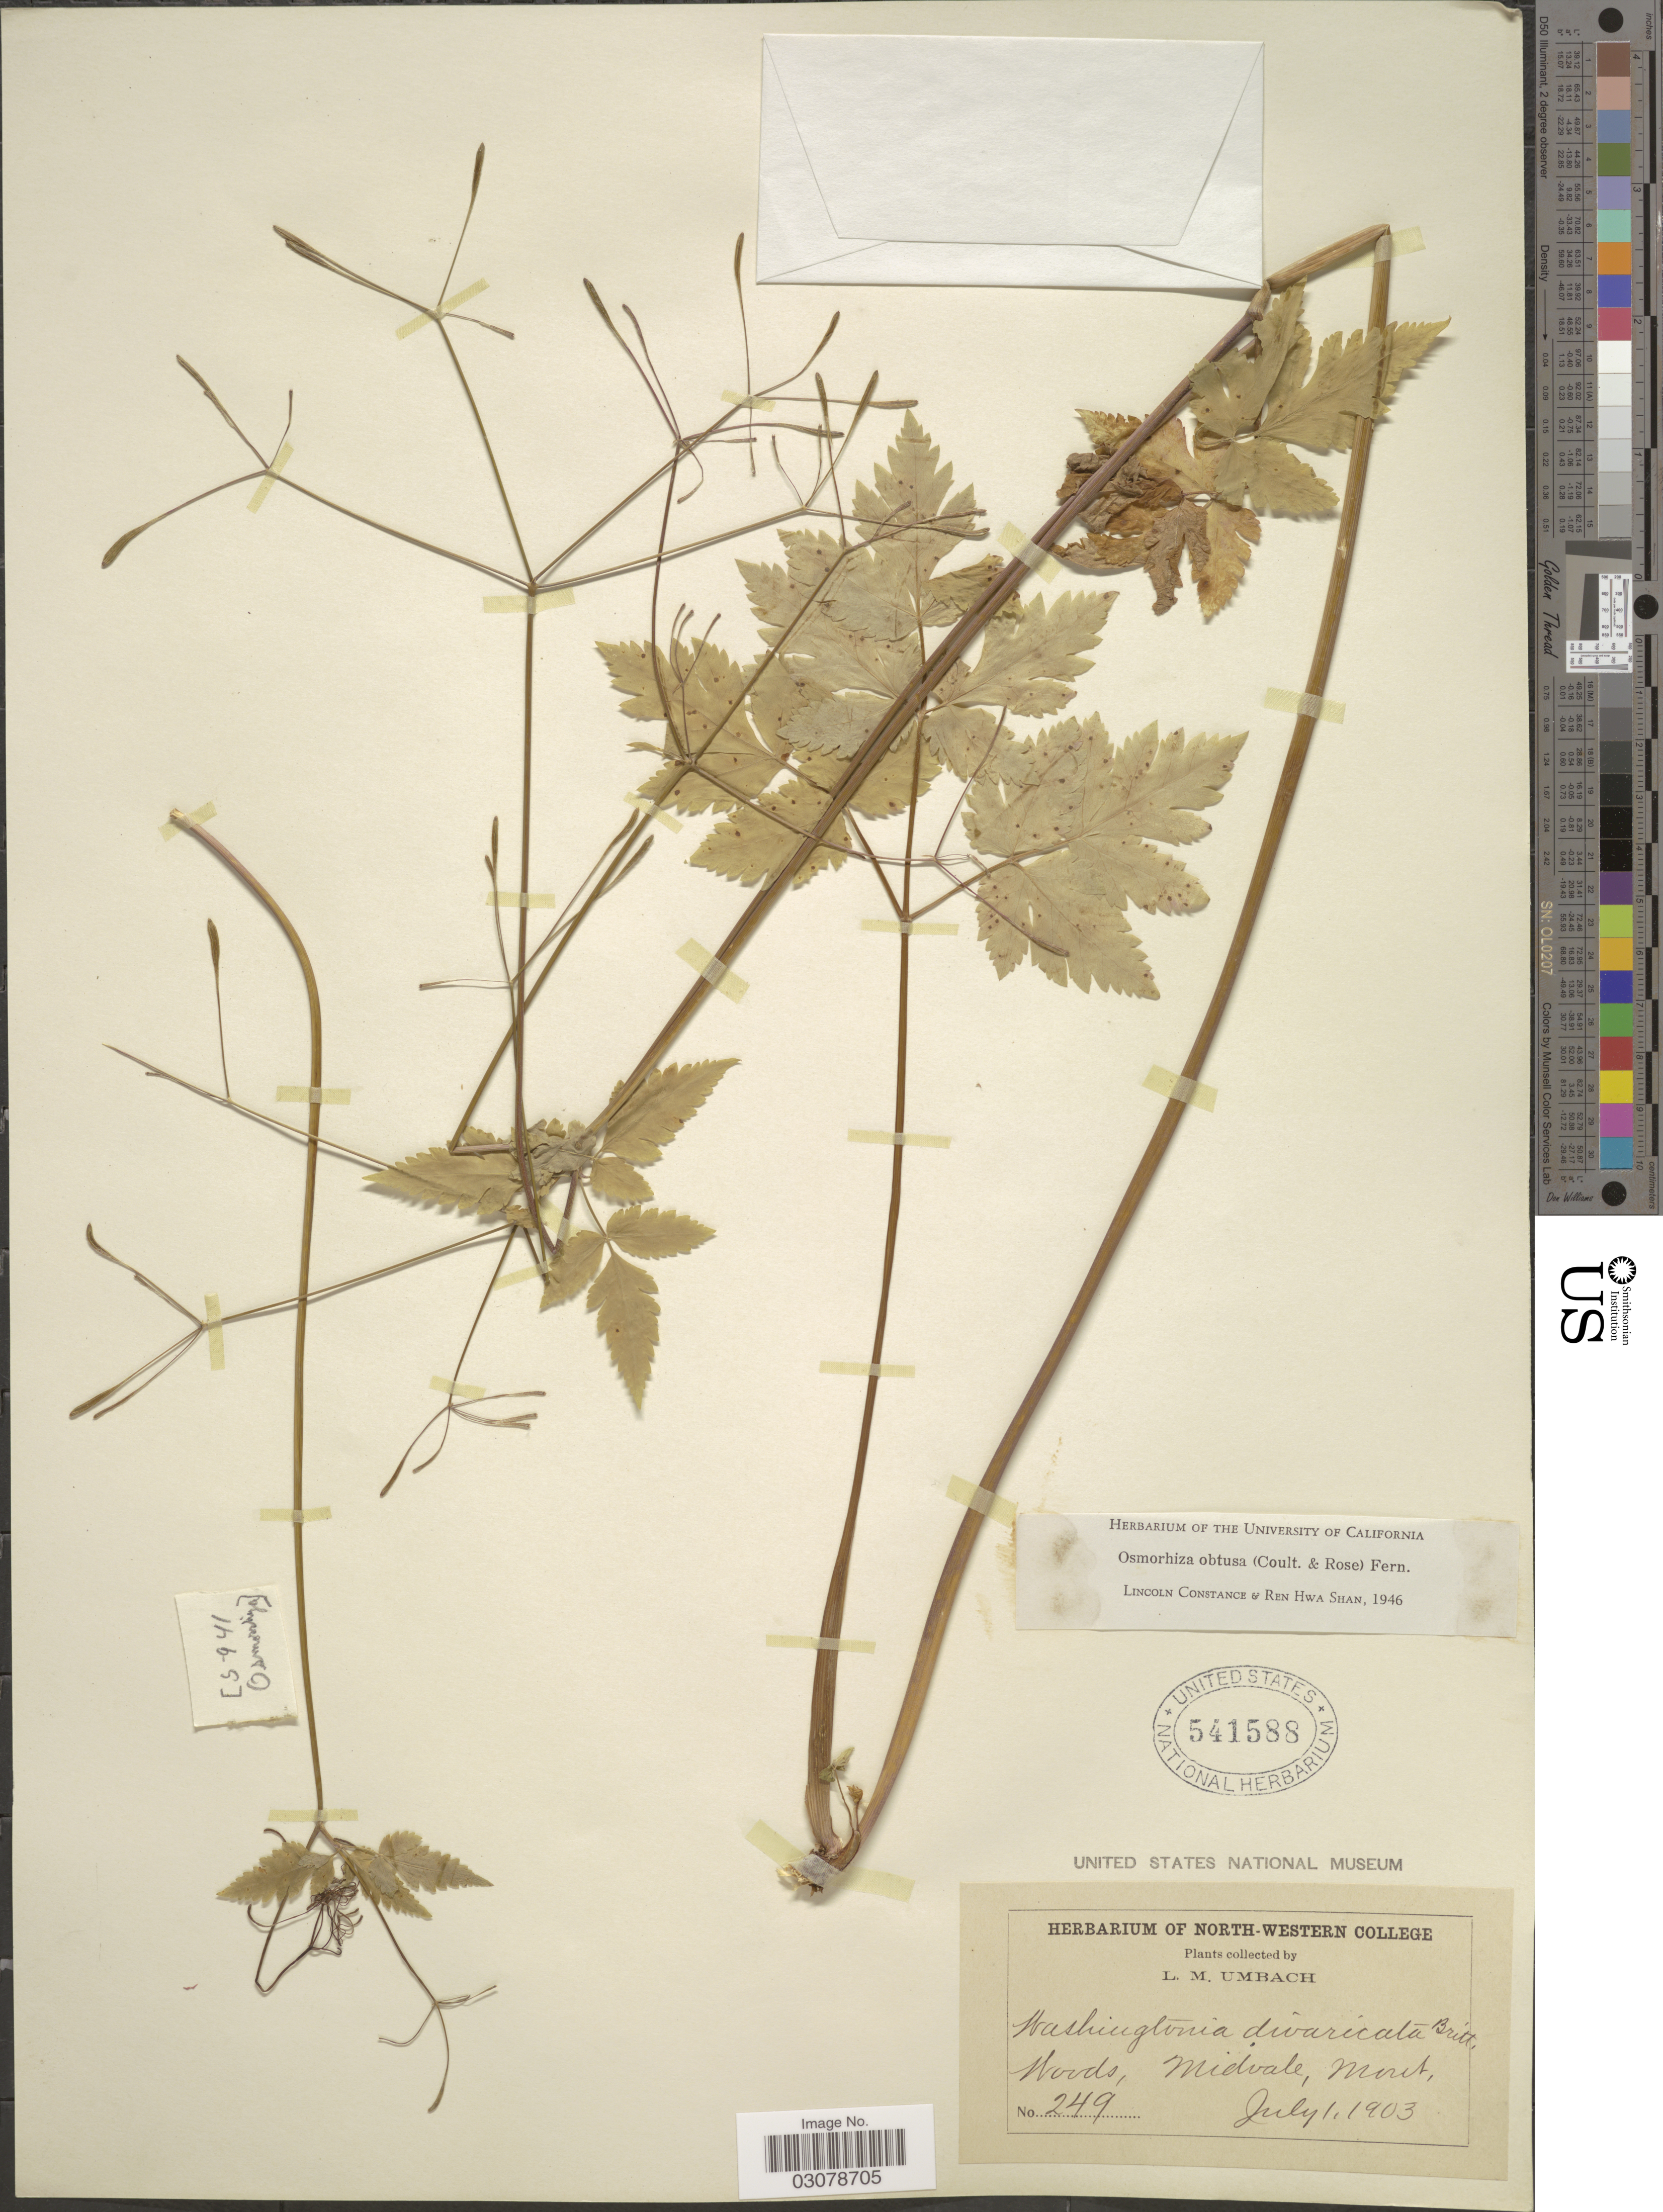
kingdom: Plantae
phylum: Tracheophyta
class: Magnoliopsida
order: Apiales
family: Apiaceae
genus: Osmorhiza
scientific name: Osmorhiza obtusa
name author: (J.M. Coult. & Rose) Fernald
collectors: L. M. Umbach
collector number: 249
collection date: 1903-07-01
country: United States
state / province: Montana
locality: Woods, Midvale, Mont.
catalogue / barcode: US 541588